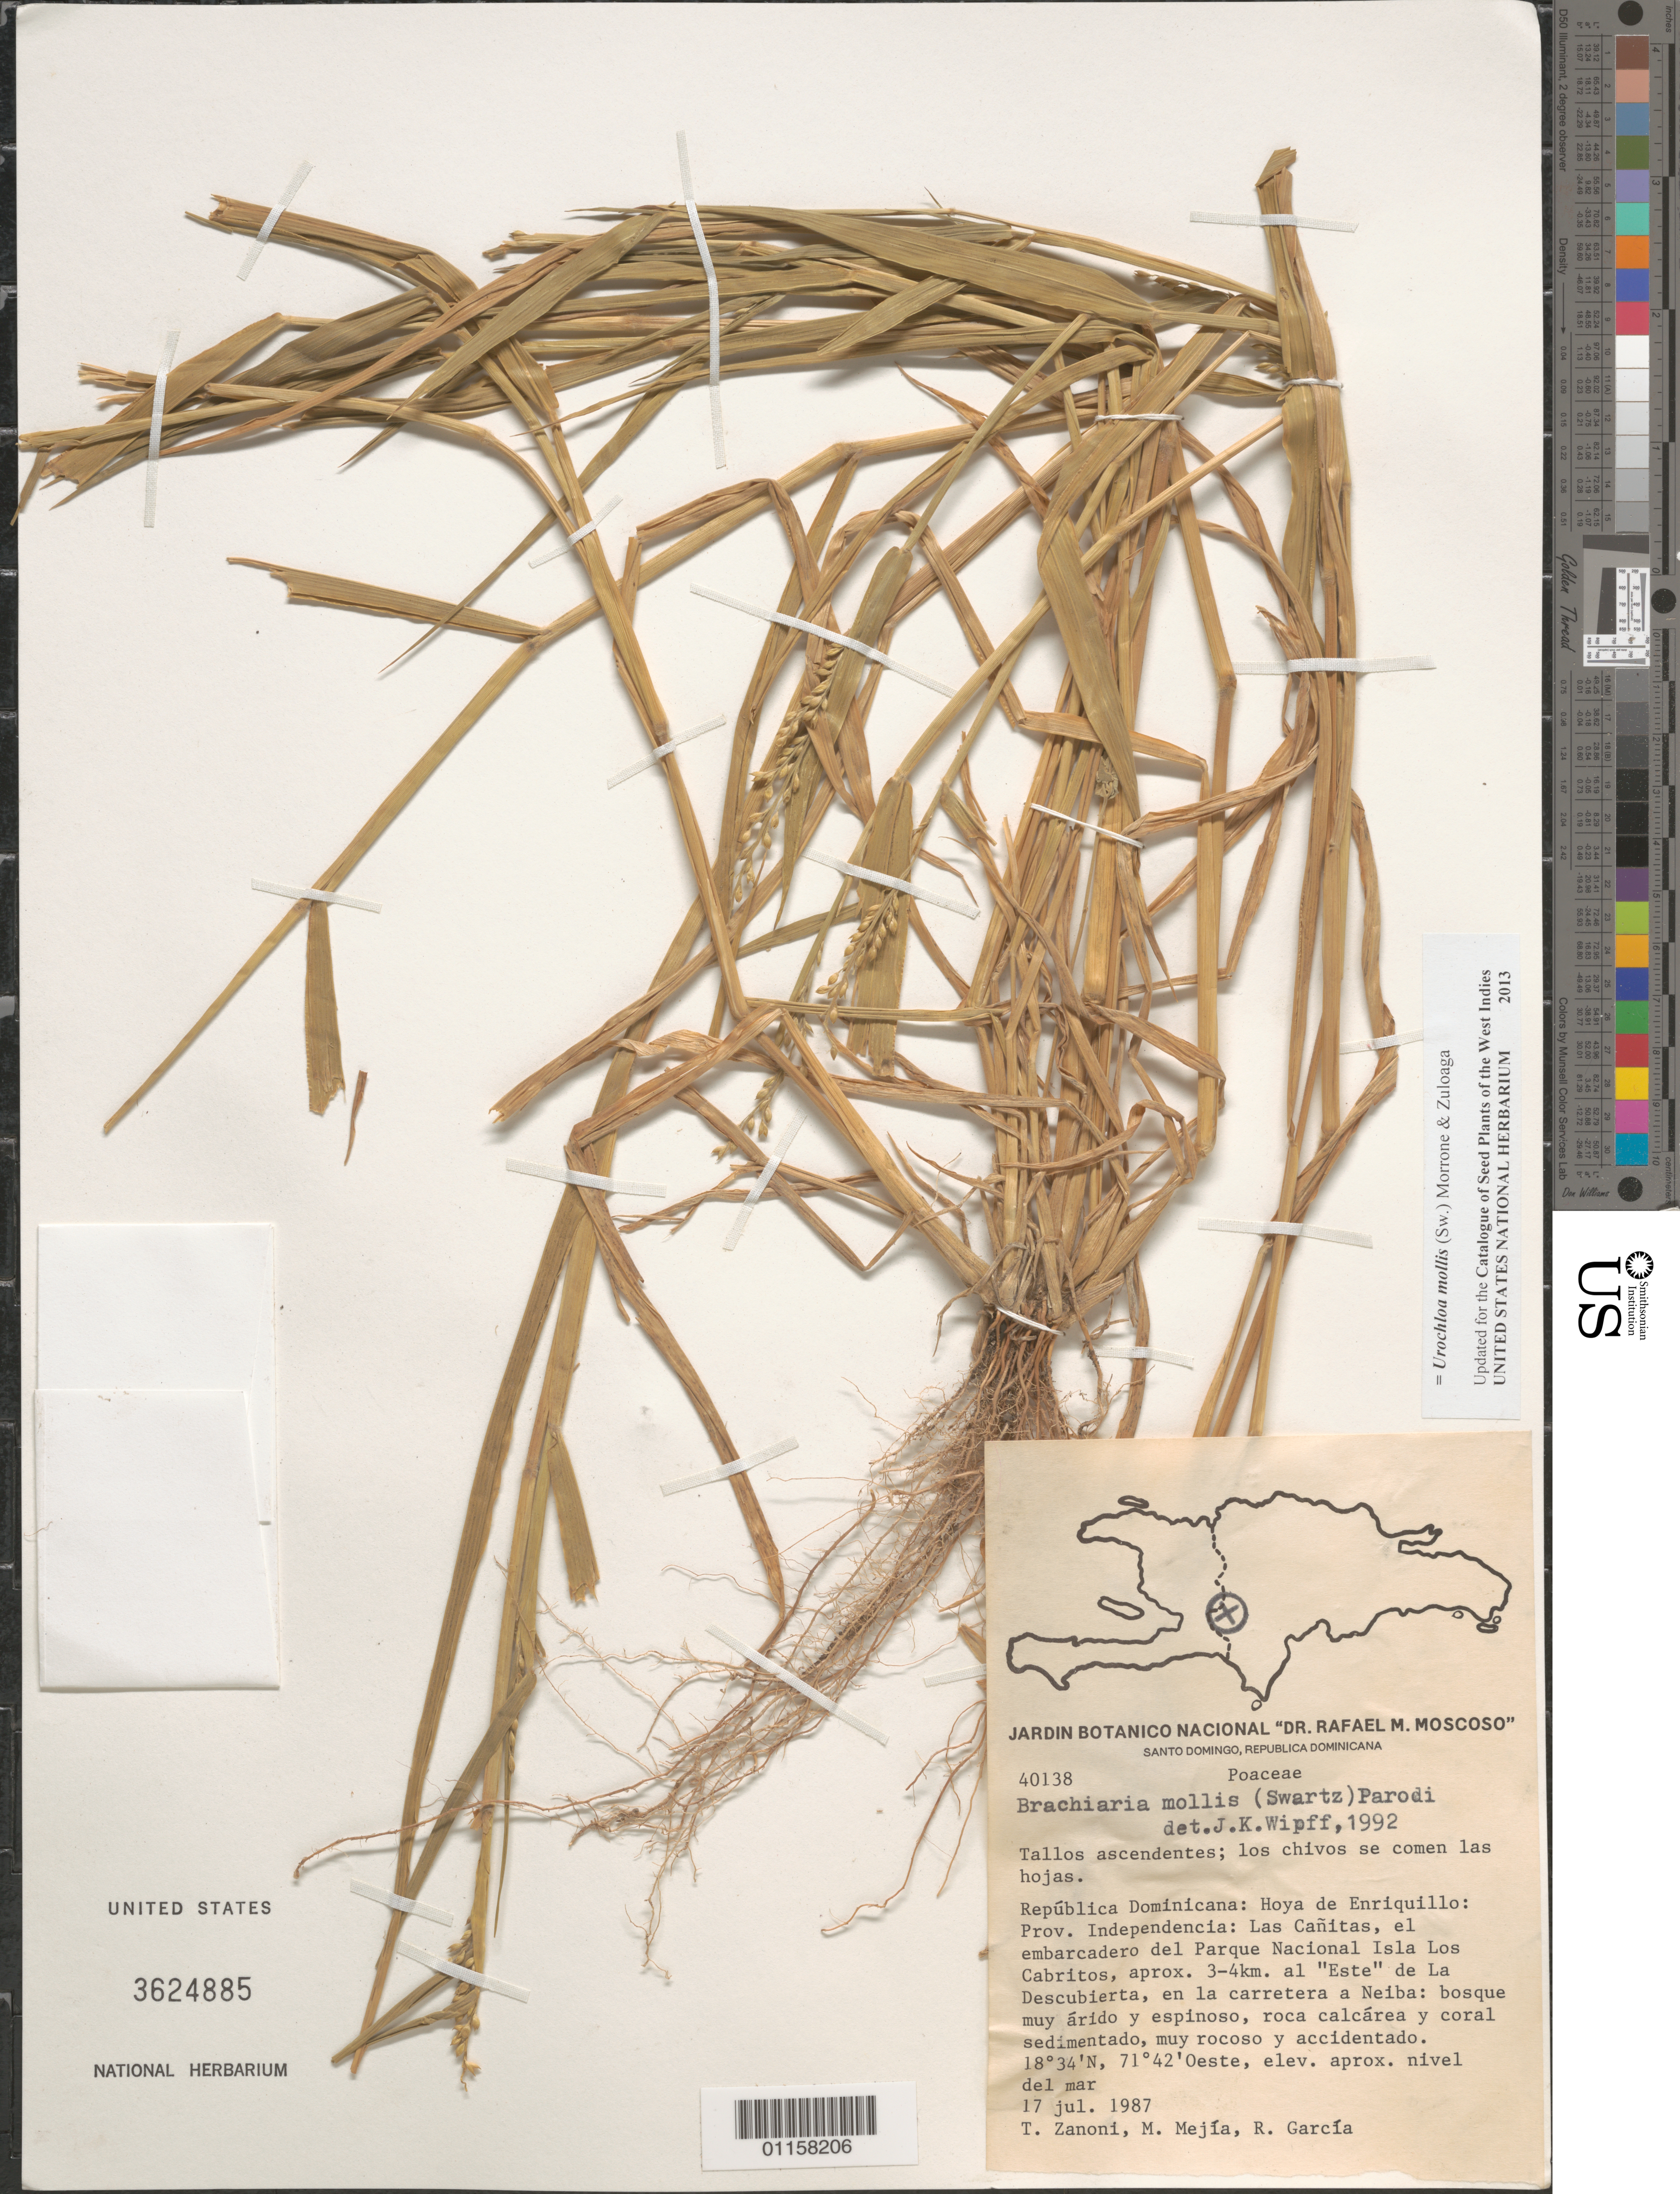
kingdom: Plantae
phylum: Tracheophyta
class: Liliopsida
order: Poales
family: Poaceae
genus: Urochloa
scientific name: Urochloa mollis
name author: (Sw.) Morrone & Zuloaga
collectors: T. A. Zanoni, M. Mejia & R. G. García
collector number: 40138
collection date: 1987-07-17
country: Dominican Republic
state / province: Independencia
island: Hispaniola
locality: Hoya de Enriquillo, Las Cañitas, el embarcadero del Parque Nacional Isla Los Cabritos, aprox. 3-4 km al "Este" de La Descubierta, en la carretera a Neiba.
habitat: Bosque muy árido y espinoso, roca calcárea y coral sedimentado, muy rocoso y accidentado.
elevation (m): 0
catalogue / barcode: US 3624885